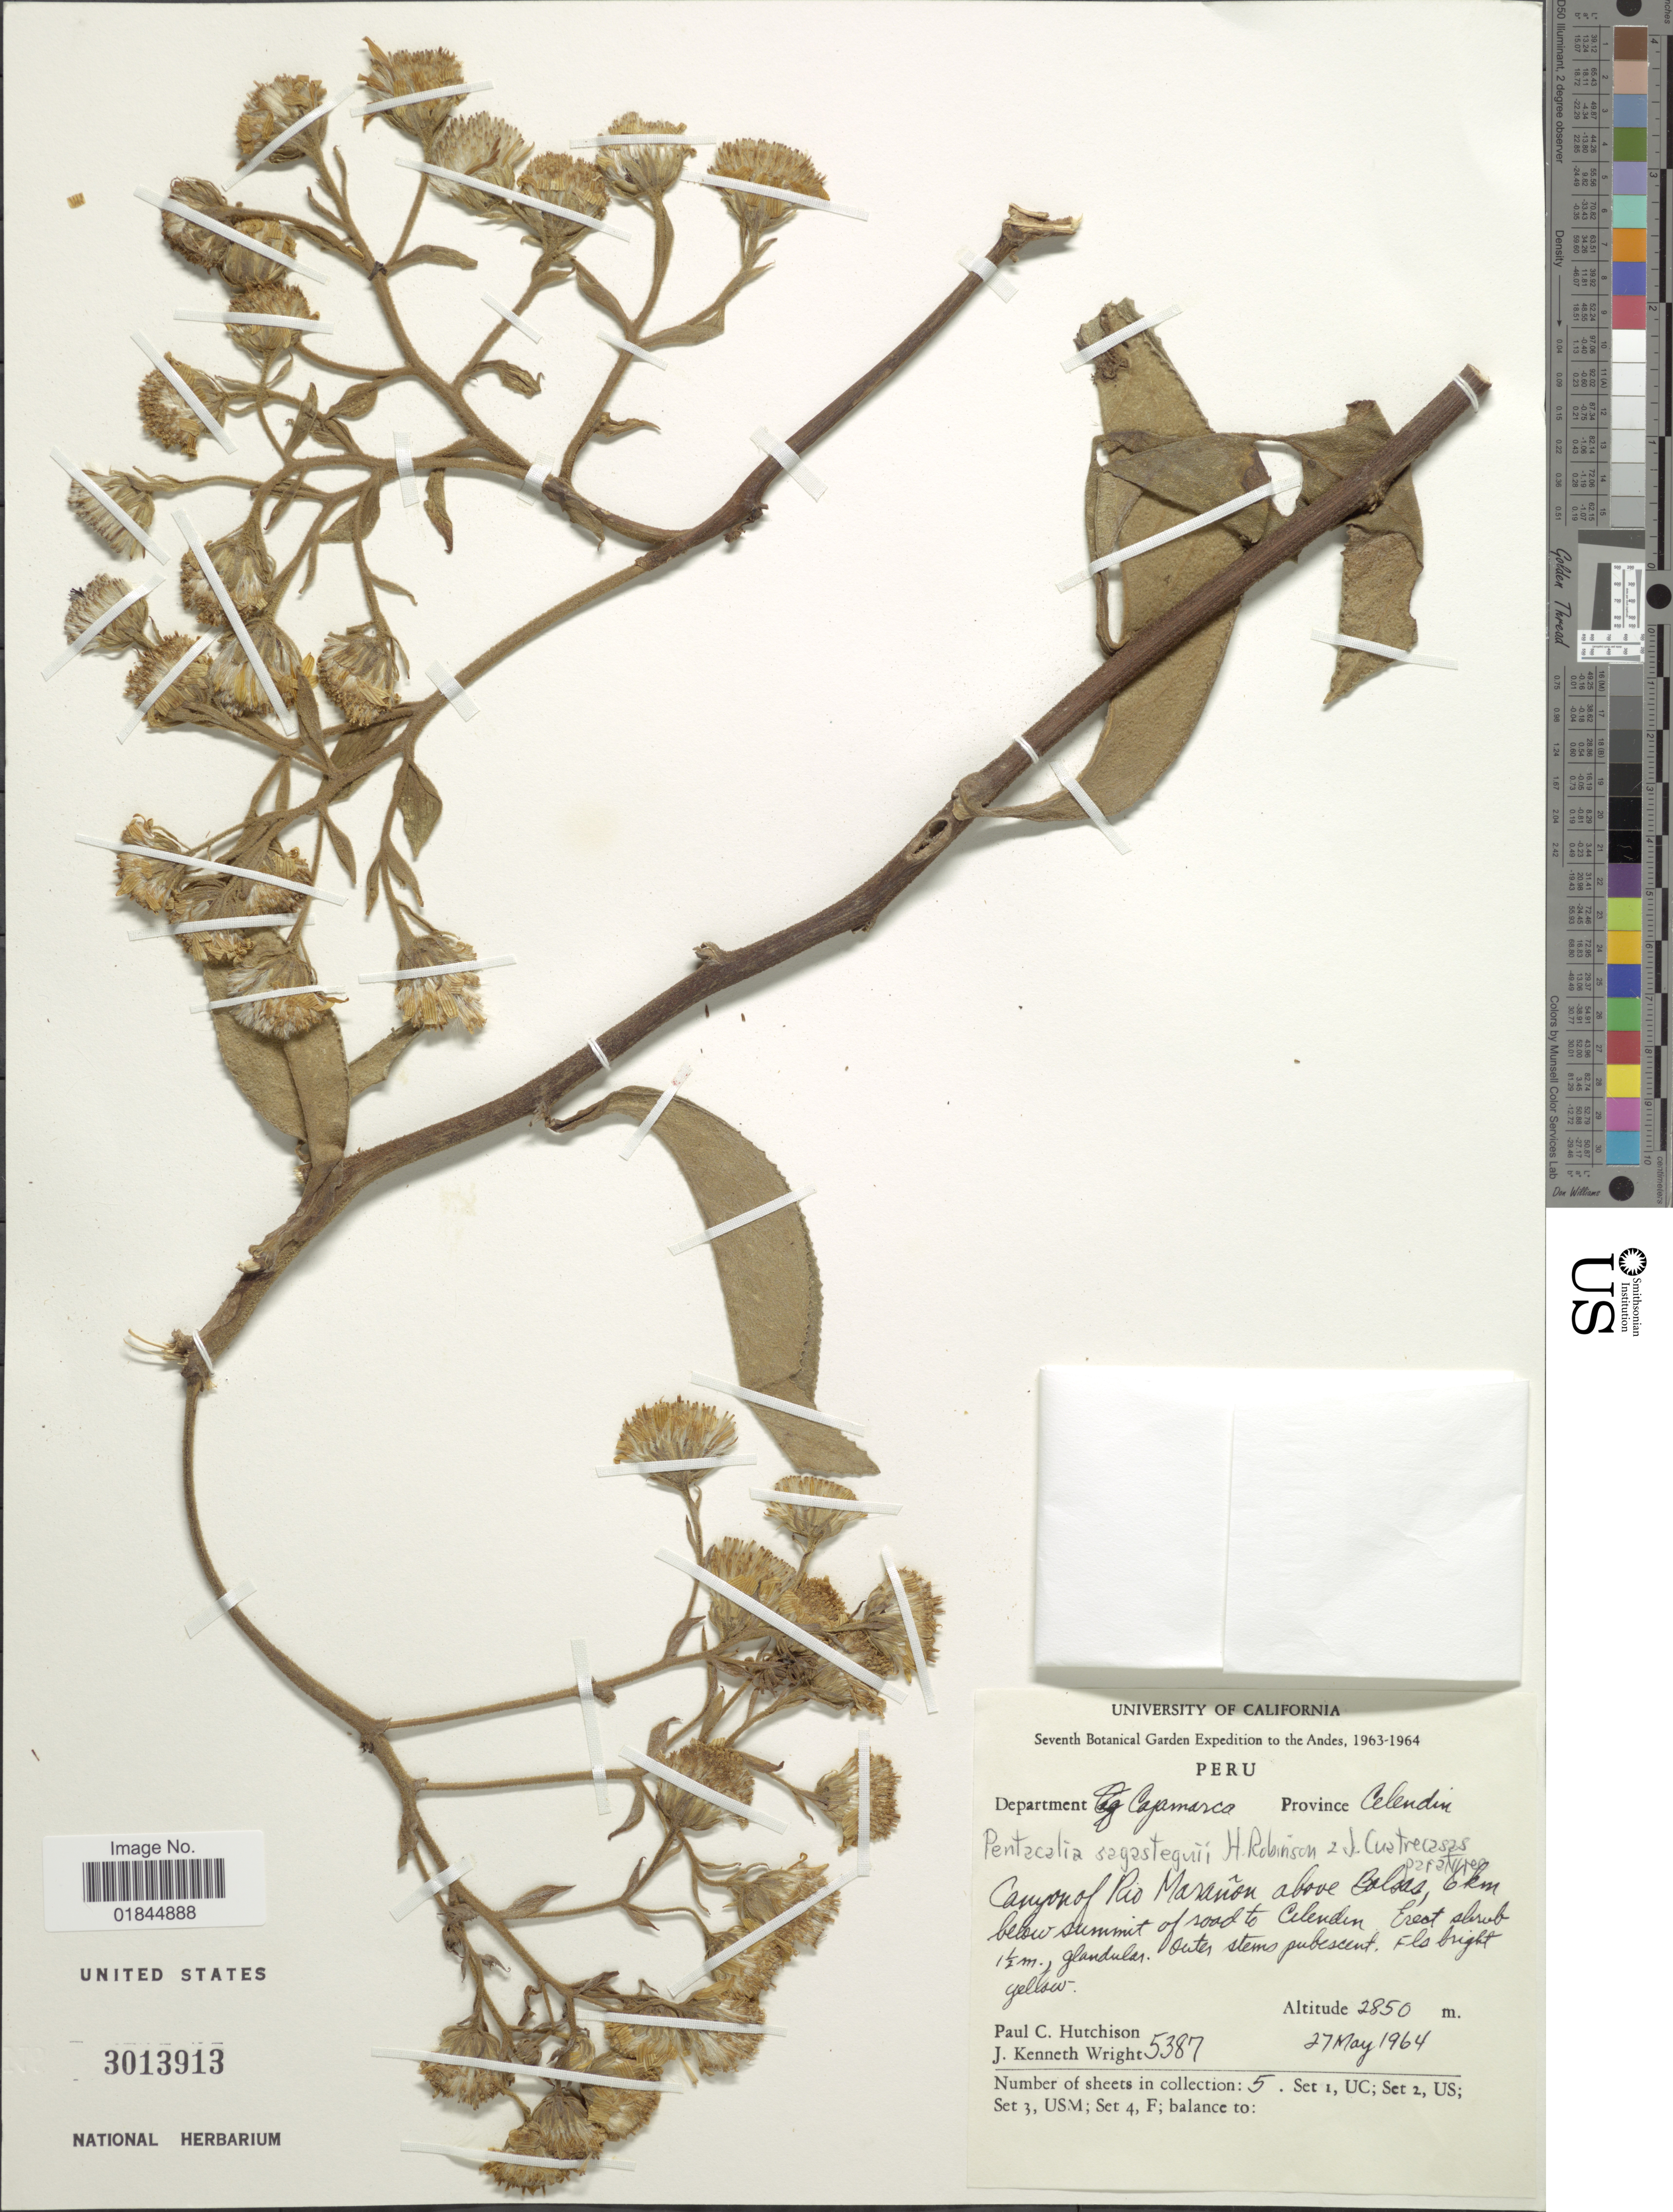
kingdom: Plantae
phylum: Tracheophyta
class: Magnoliopsida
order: Asterales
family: Asteraceae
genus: Pentacalia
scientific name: Pentacalia sagastegui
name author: H. Rob. & Cuatrec.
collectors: P. C. Hutchison & J. K. Wright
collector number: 5387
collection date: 1964-05-27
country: Peru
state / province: Cajamarca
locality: Department Cajamarca. Province Celendin. Canyon of Rio Masañon above Balsas, 6 km below summit of road to Celendin.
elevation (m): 2580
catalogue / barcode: US 3013913